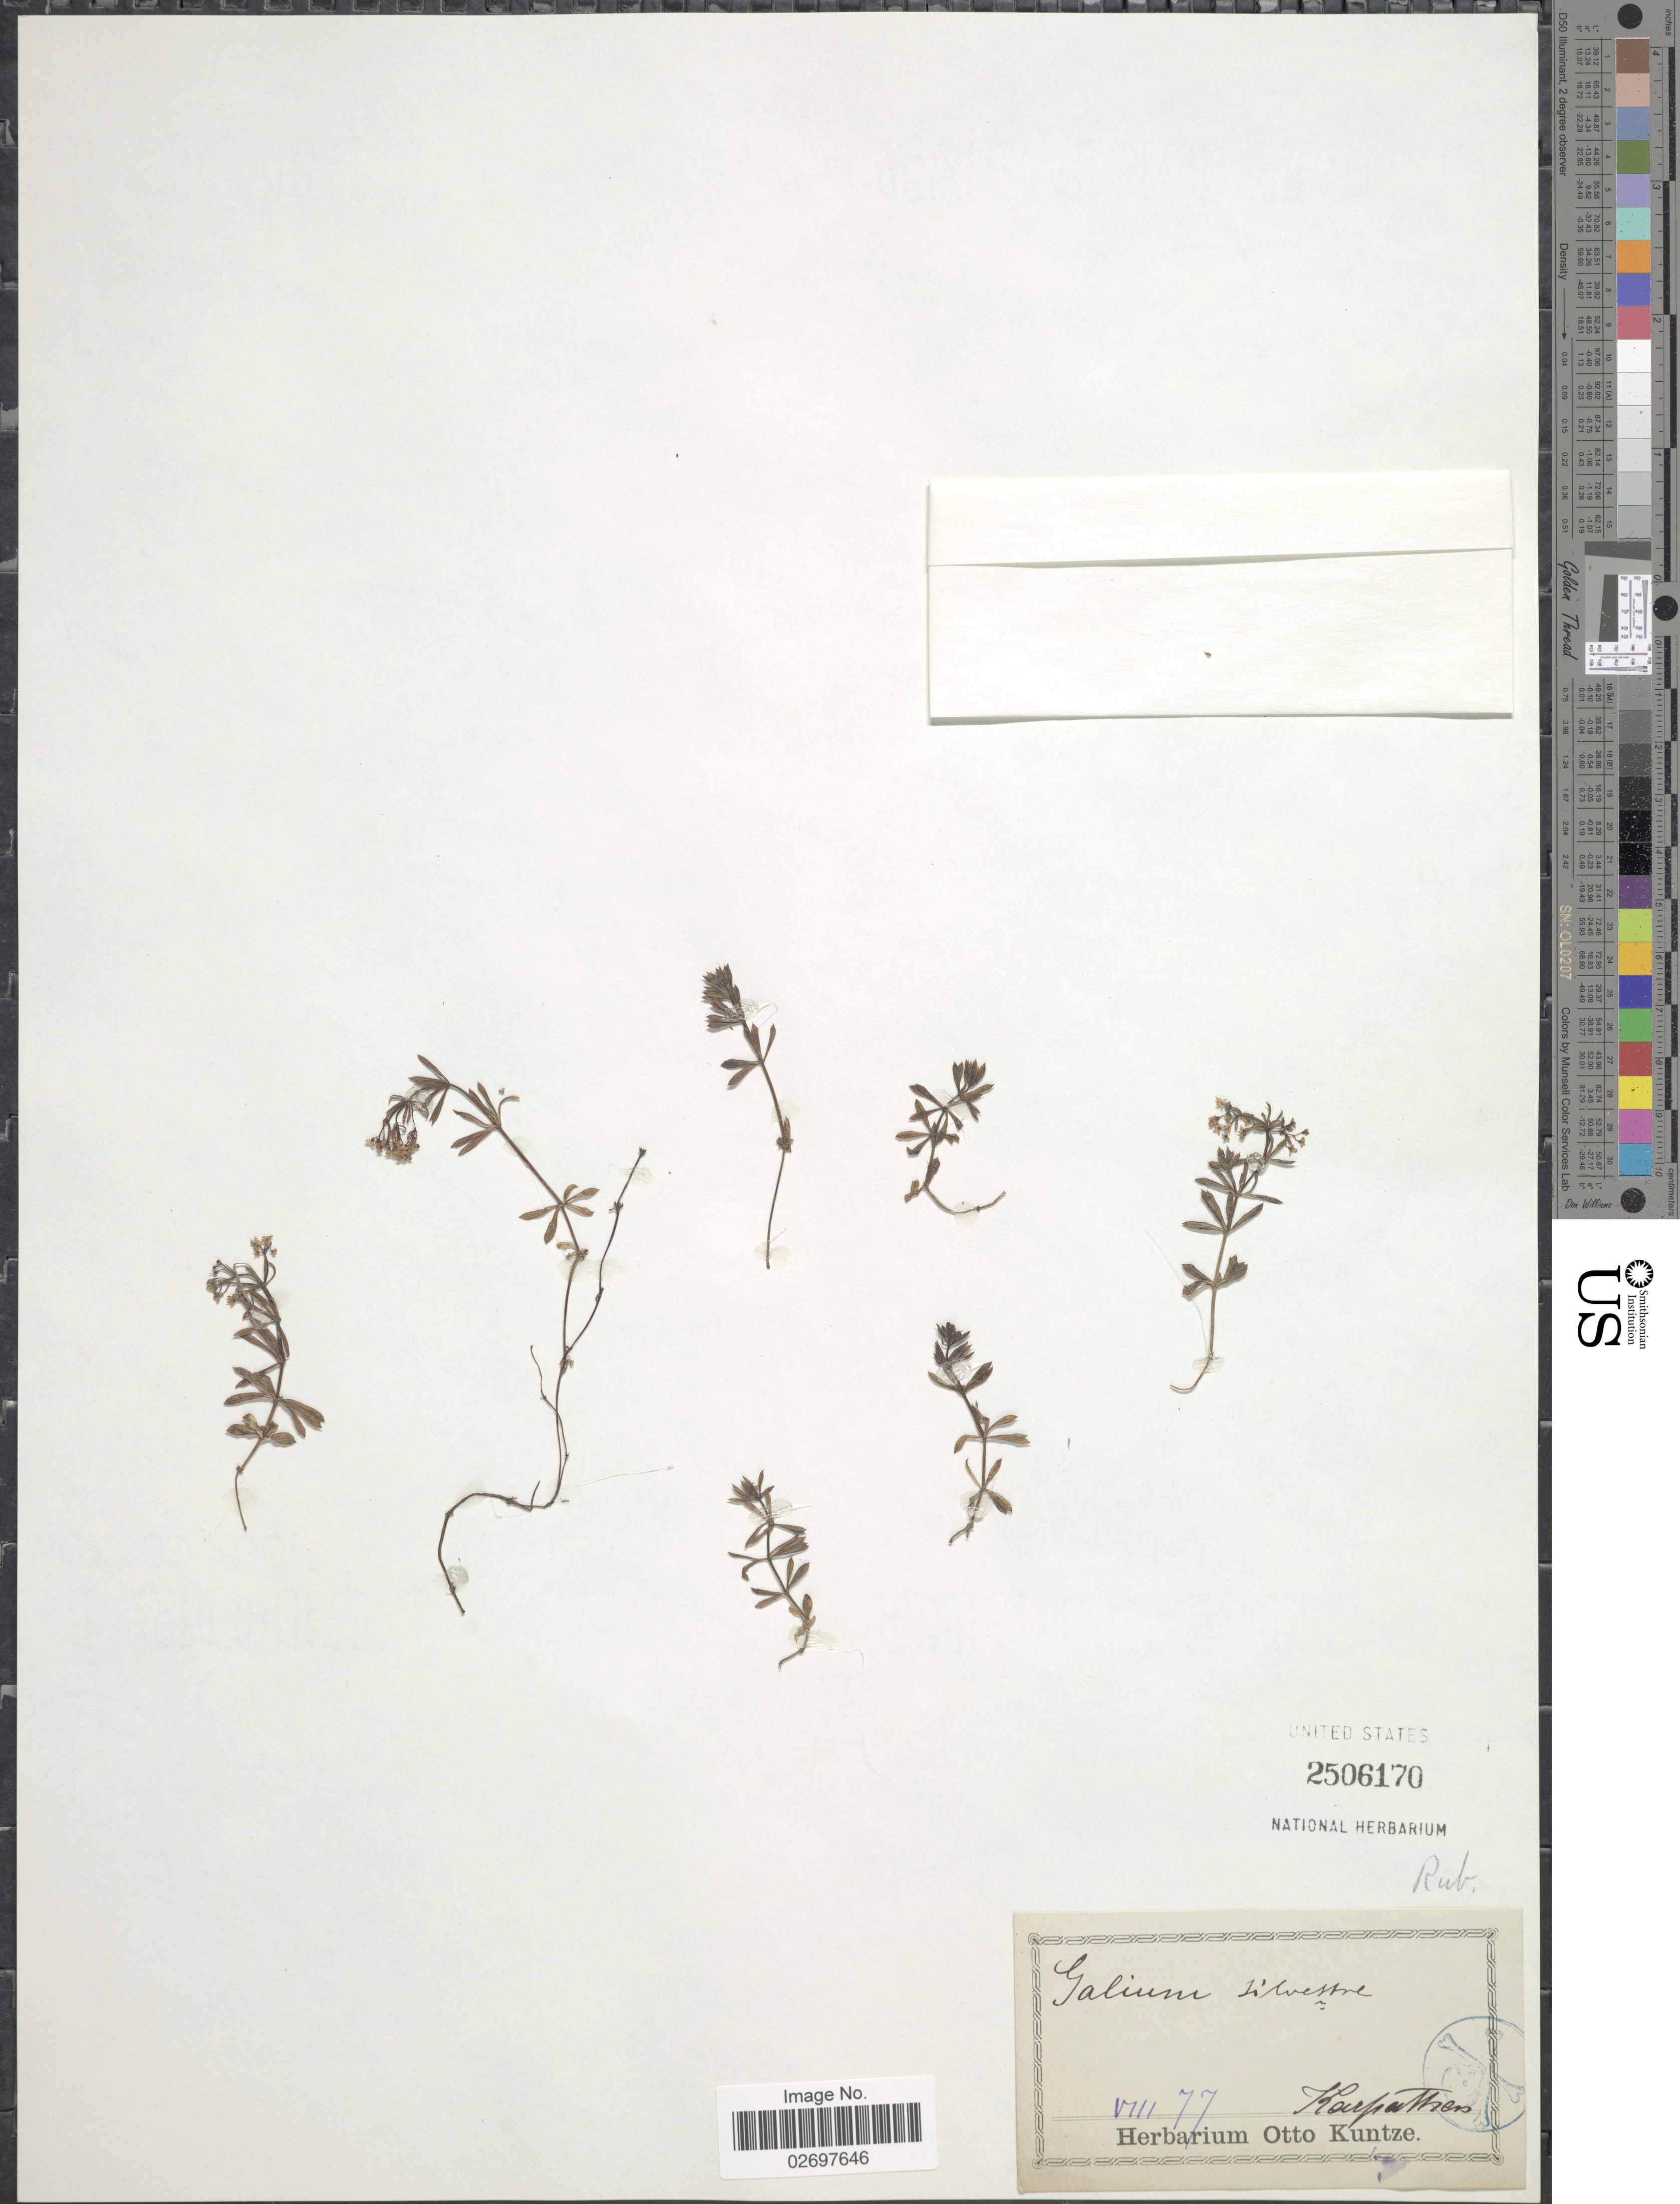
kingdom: Plantae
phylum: Tracheophyta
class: Magnoliopsida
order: Gentianales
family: Rubiaceae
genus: Galium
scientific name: Galium sylvestre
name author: Scop.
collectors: C.E.O. Kuntze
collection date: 1877-08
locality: Karpathen [Karpathos?]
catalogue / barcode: US 2506170